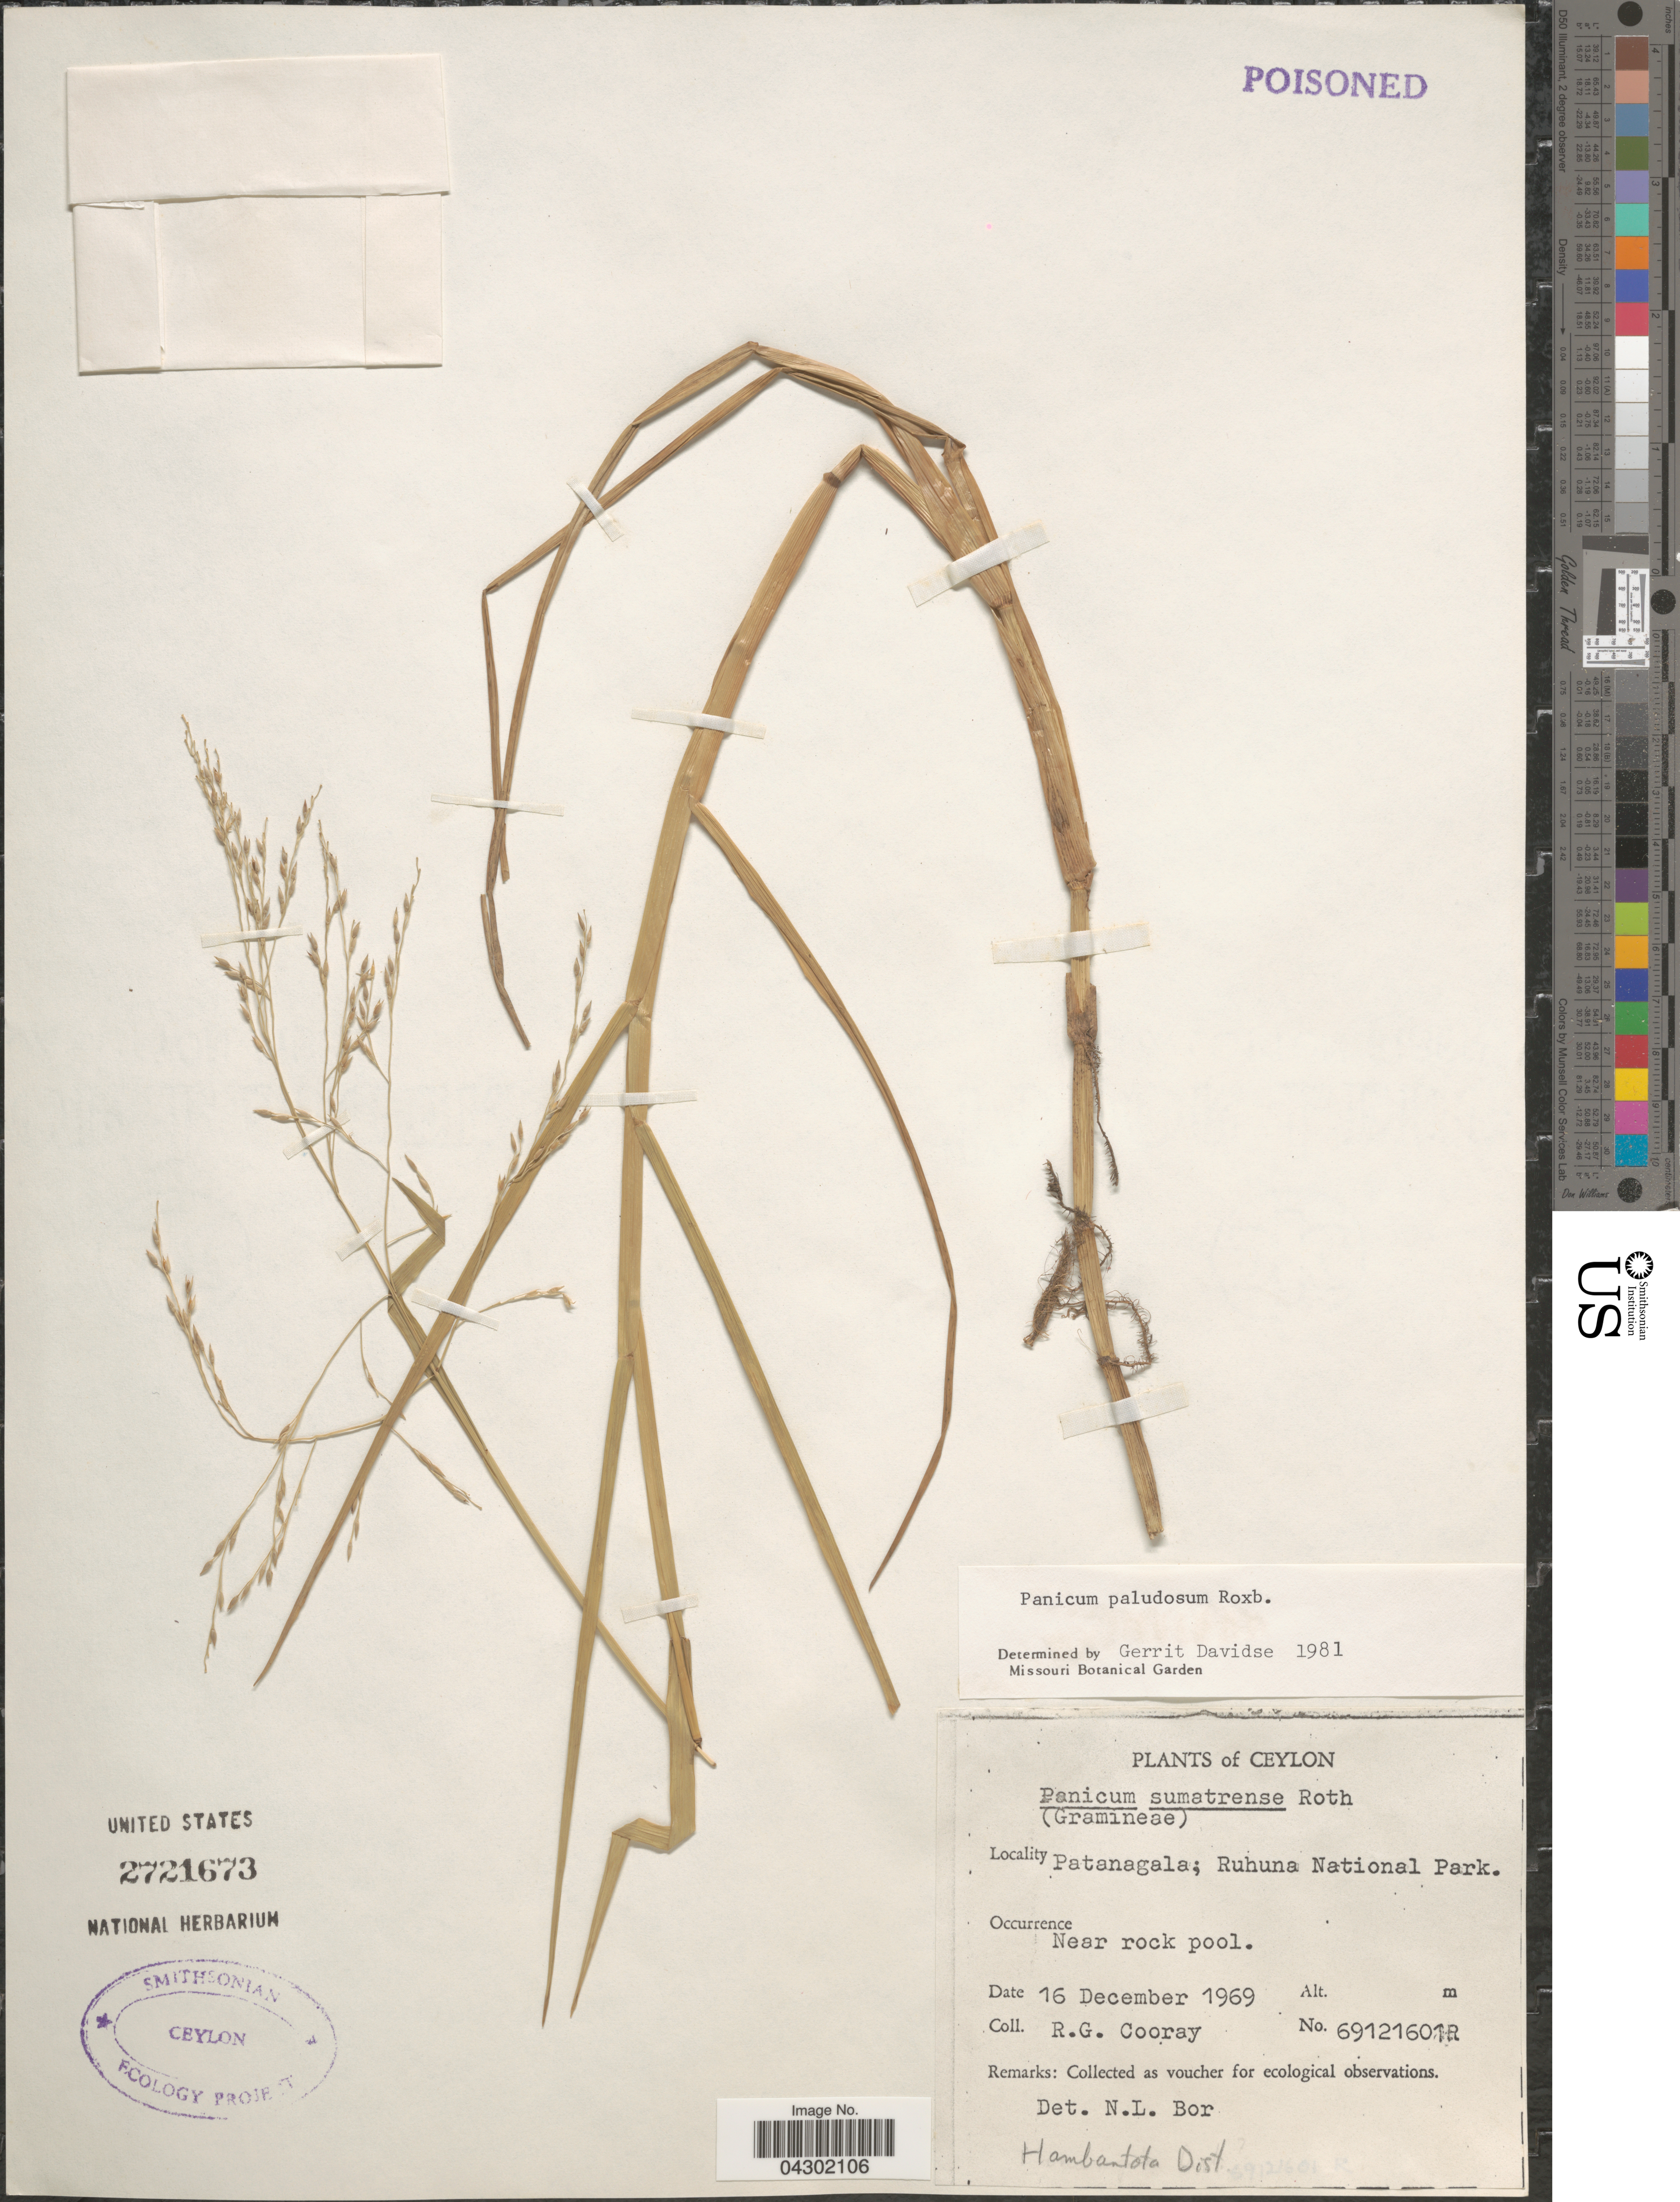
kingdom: Plantae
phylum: Tracheophyta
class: Liliopsida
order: Poales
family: Poaceae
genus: Panicum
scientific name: Panicum paludosum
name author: Roxb.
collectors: R. Cooray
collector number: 69121601R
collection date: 1969-12-16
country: Sri Lanka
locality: Ceylon. Patanagala; Ruhuna National Park. Near rock pool.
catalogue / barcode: US 2721673